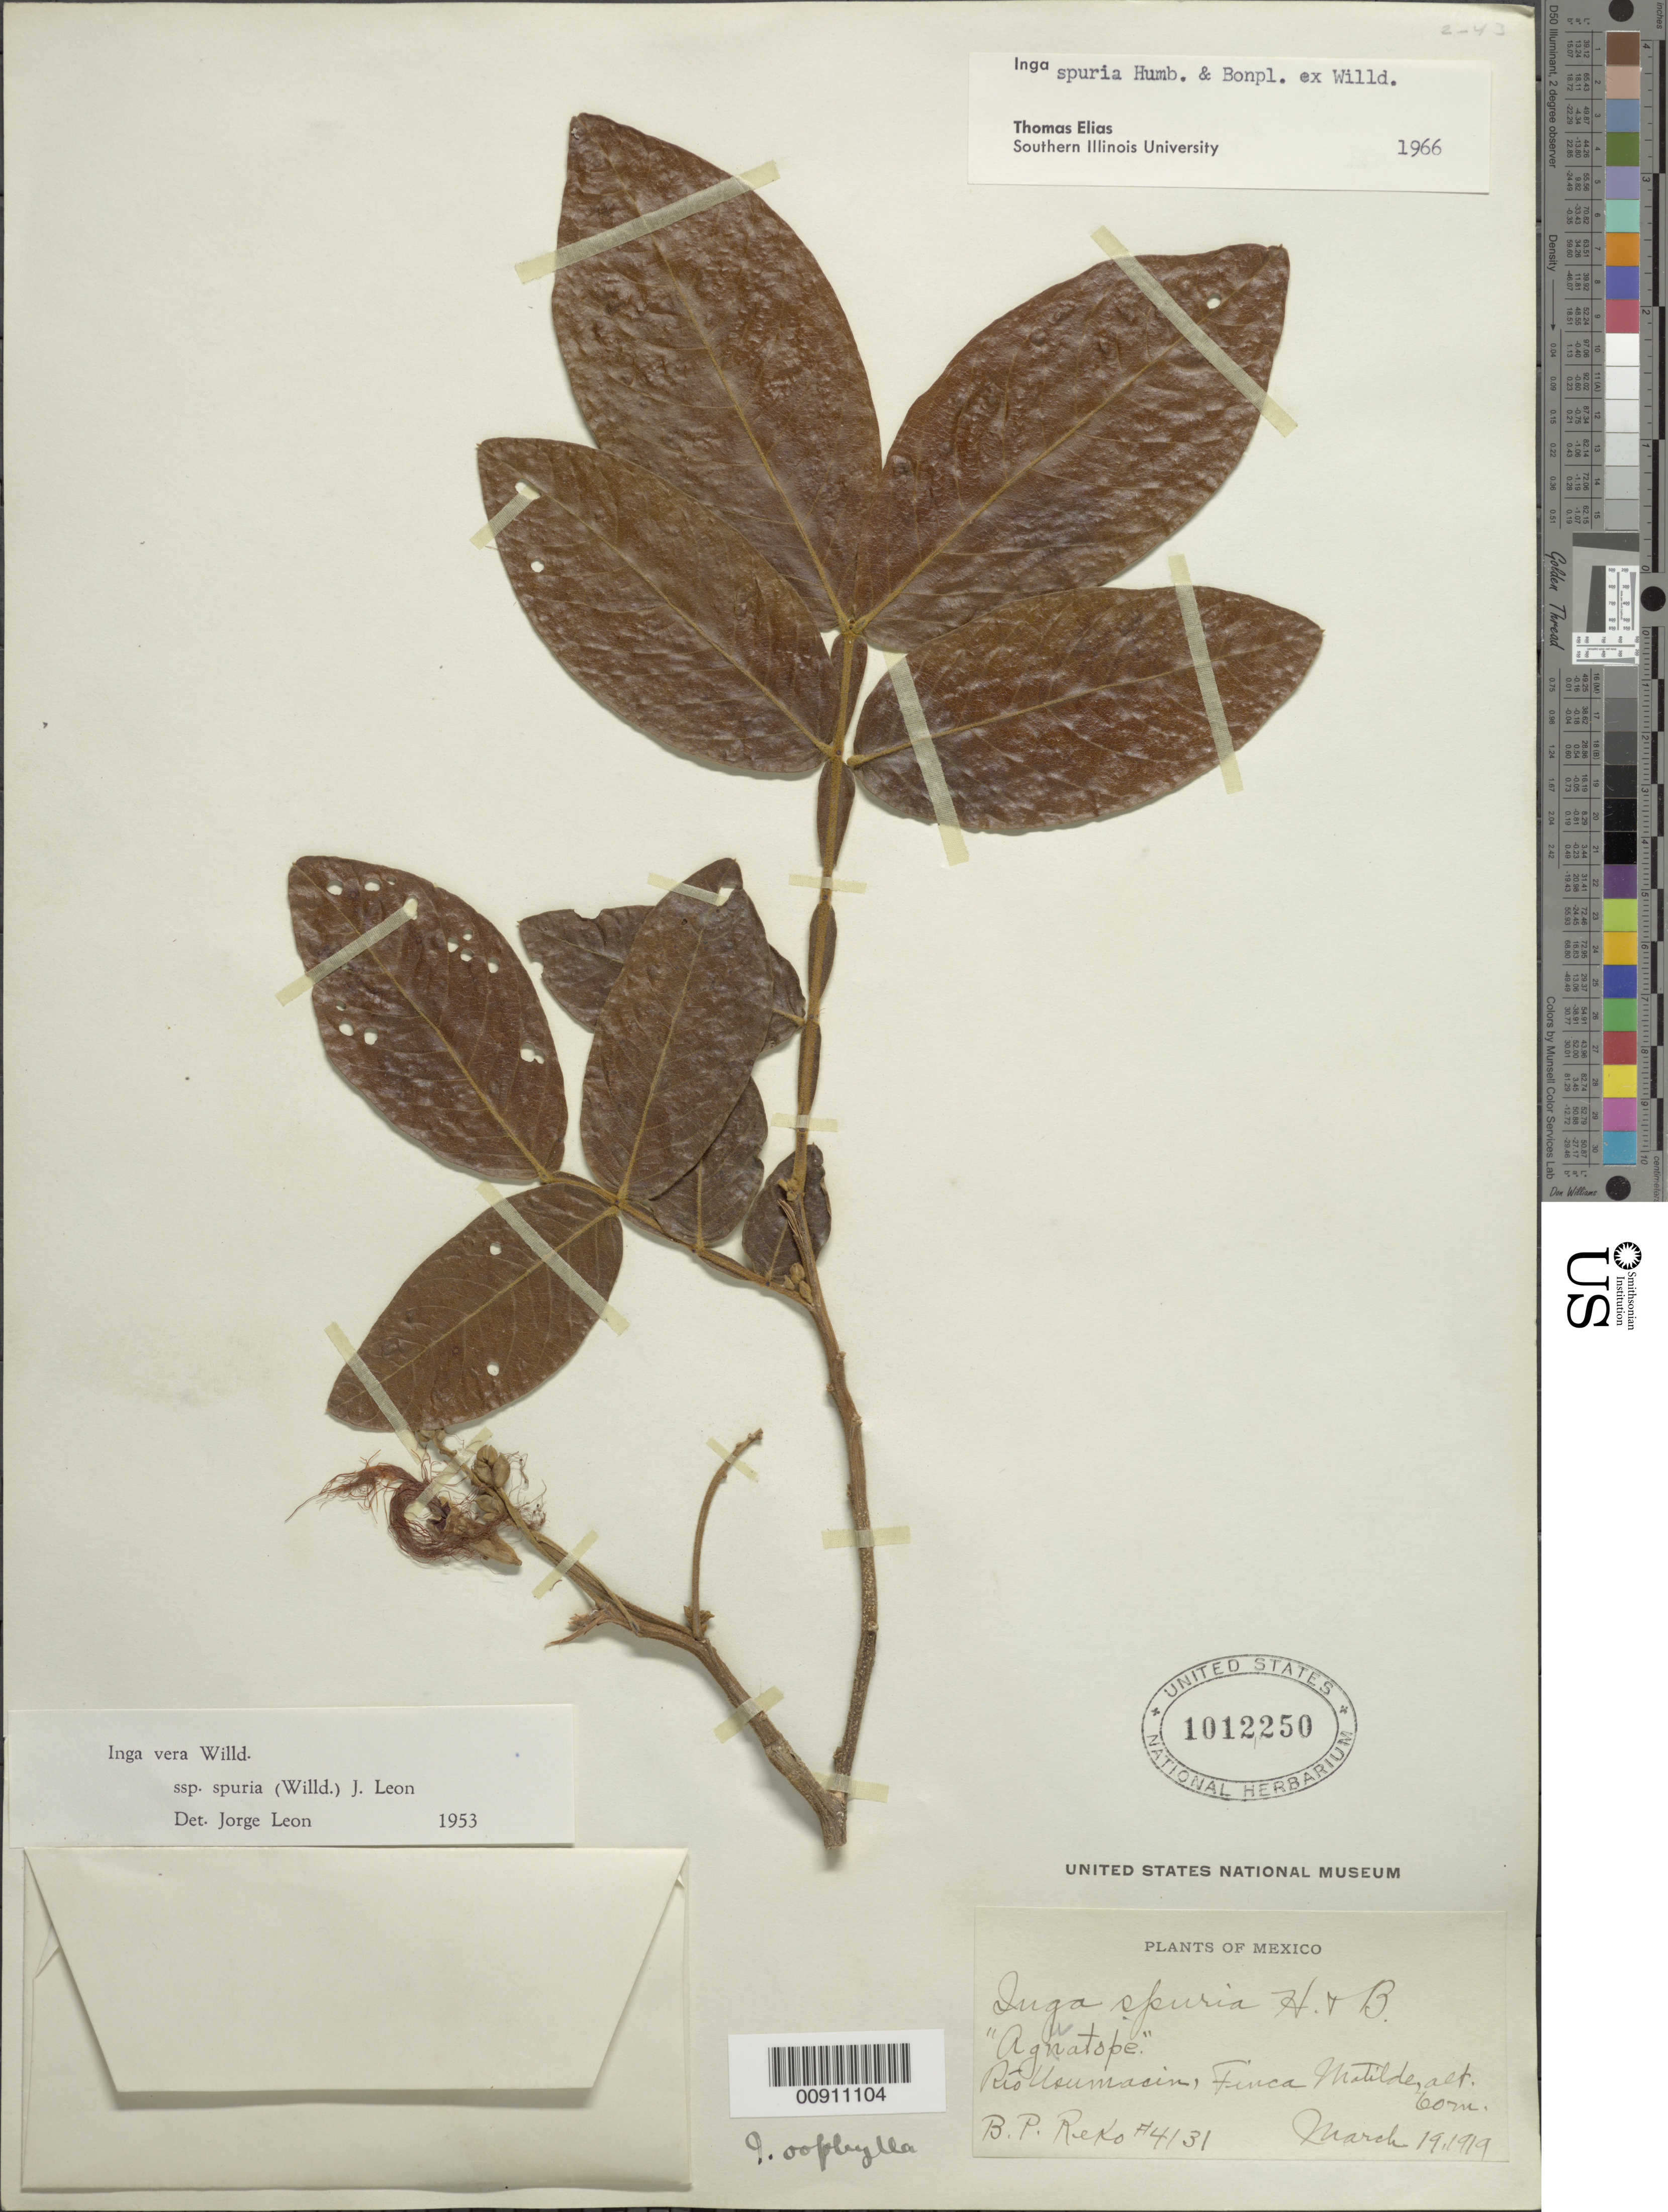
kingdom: Plantae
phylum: Tracheophyta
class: Magnoliopsida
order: Fabales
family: Fabaceae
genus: Inga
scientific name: Inga vera subsp. vera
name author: Willd.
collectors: B. P. Reko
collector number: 4131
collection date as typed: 19 Mar 1919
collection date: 1919-03-19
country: Mexico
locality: Río Usumacin, Finca Matilde.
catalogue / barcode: US 1012250